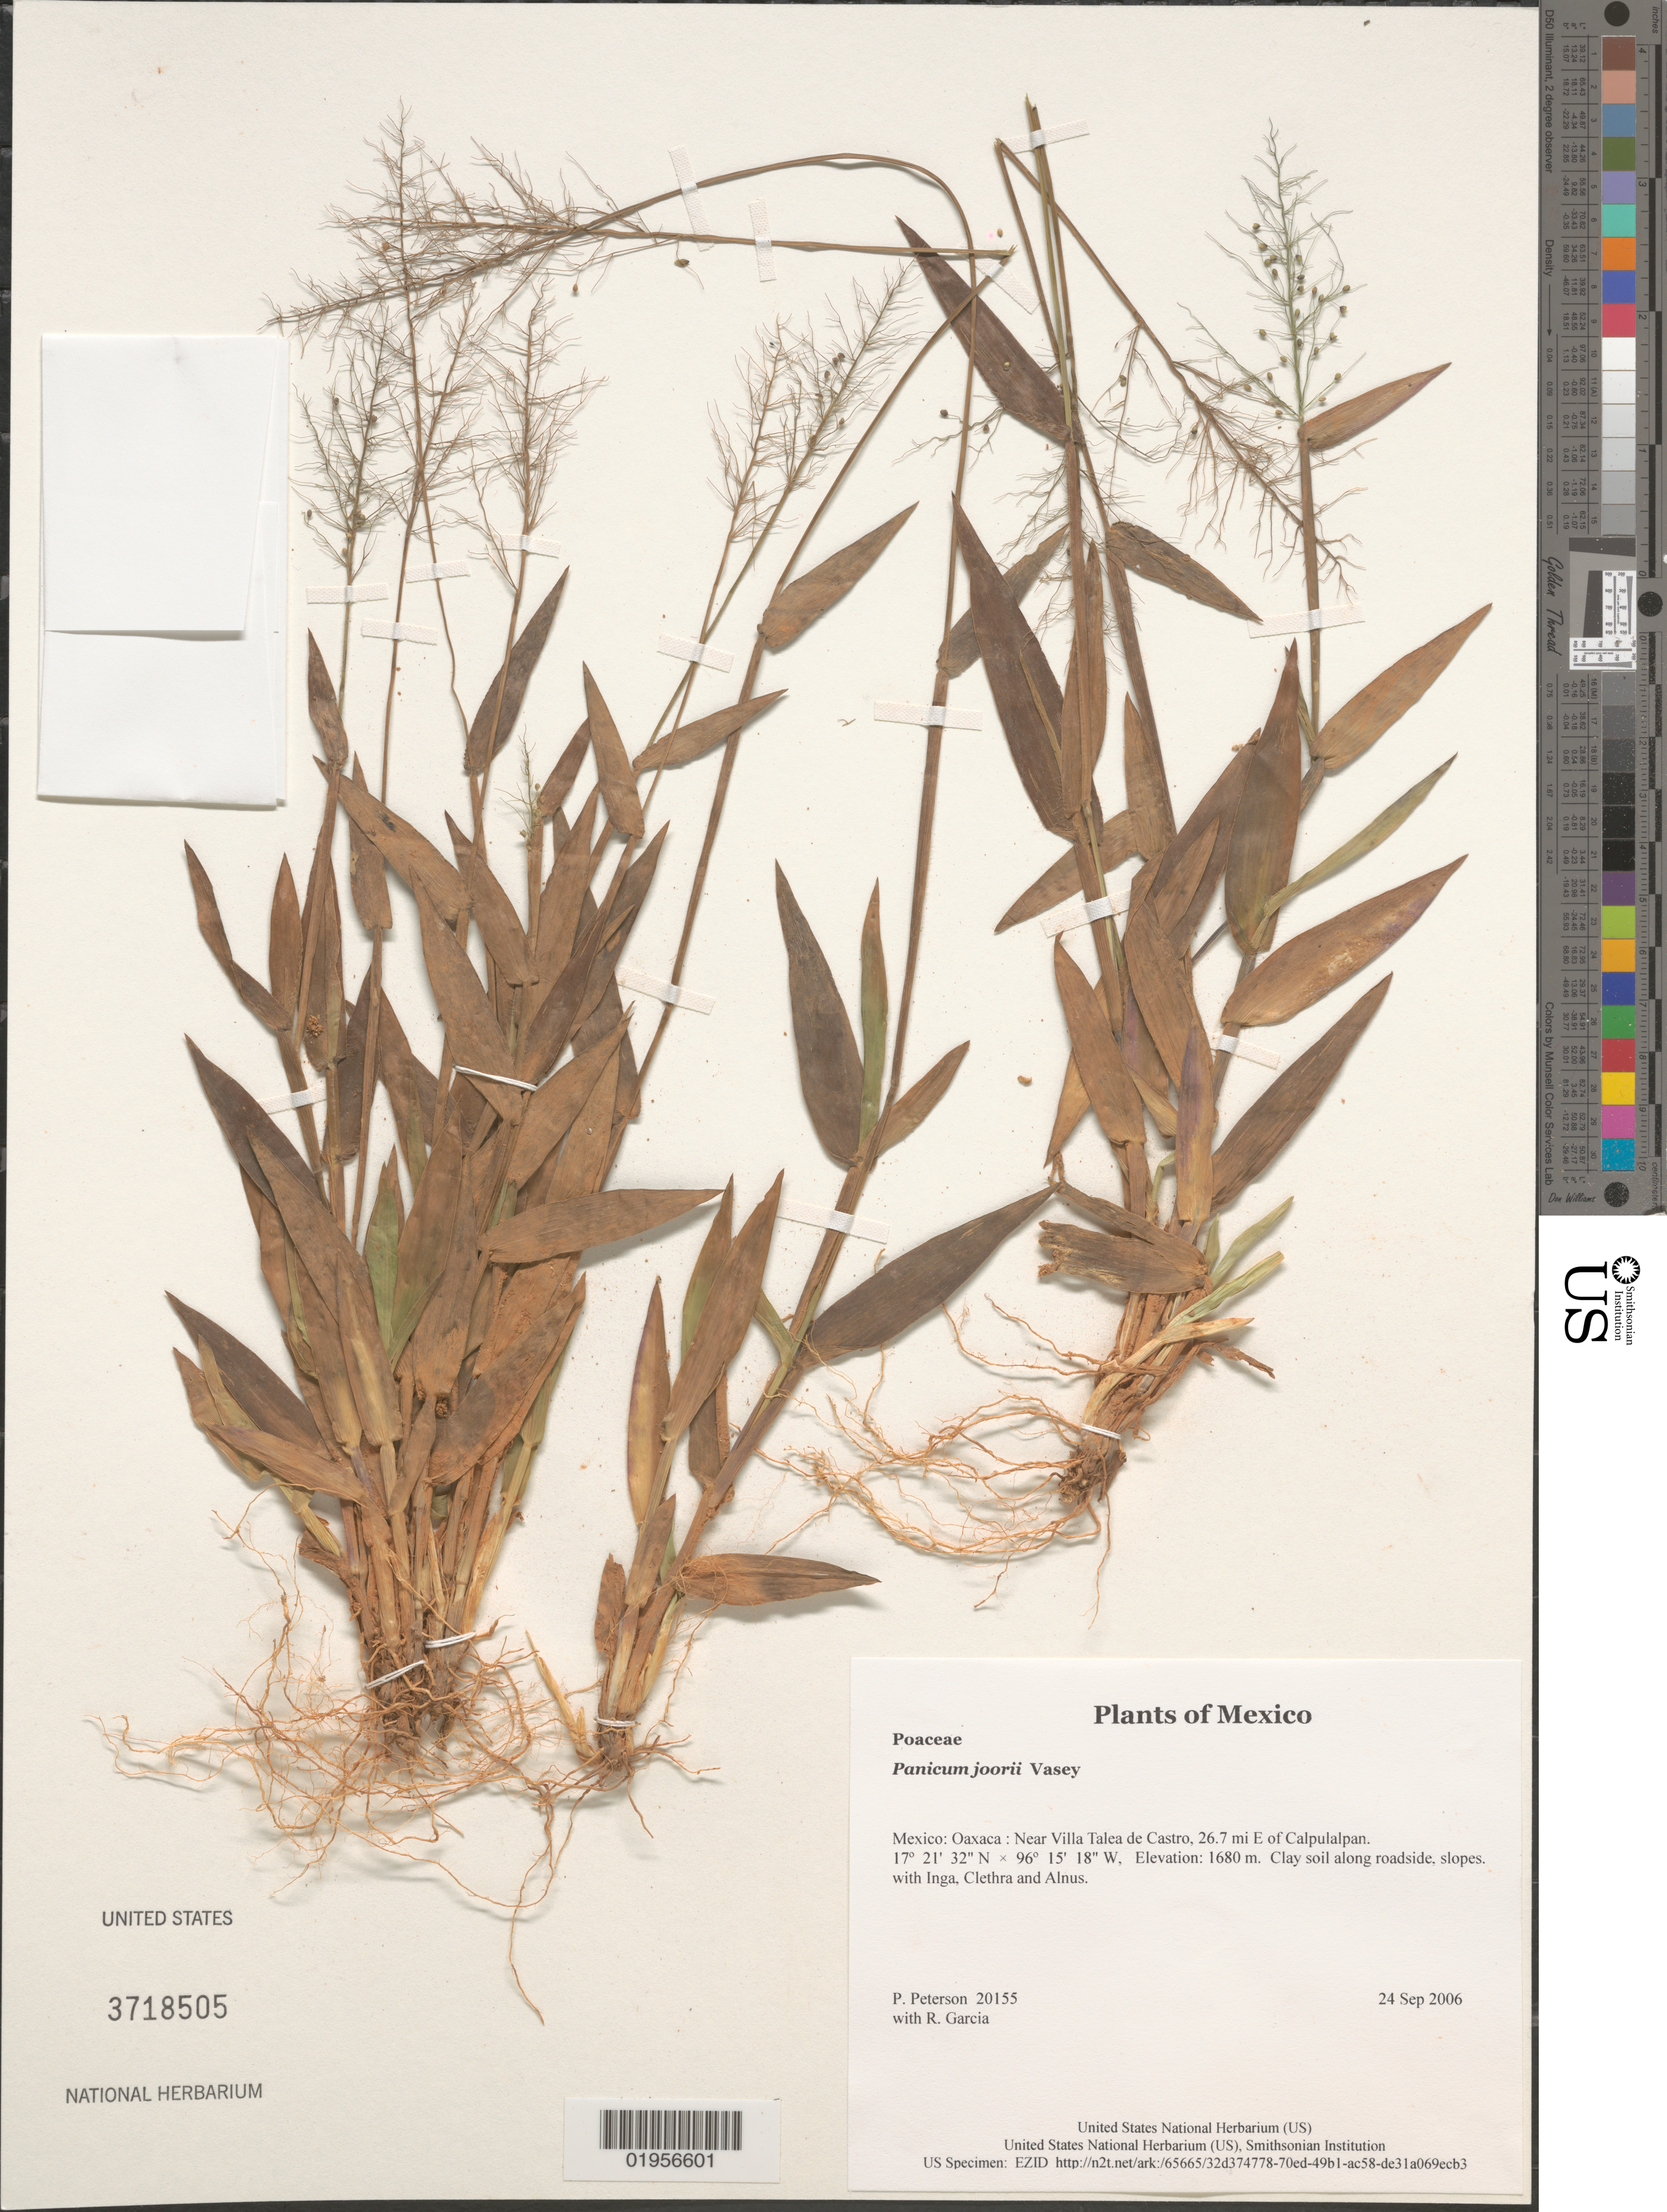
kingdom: Plantae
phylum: Tracheophyta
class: Liliopsida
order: Poales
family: Poaceae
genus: Panicum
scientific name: Panicum joorii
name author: Vasey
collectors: P. M. Peterson & R. Garcia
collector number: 20155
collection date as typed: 24 Sep 2006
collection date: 2006-09-24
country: Mexico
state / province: Oaxaca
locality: Near Villa Talea de Castro, 26.7 mi E of Calpulalpan.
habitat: Clay soil along roadside, slopes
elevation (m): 1680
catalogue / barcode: US 3718505